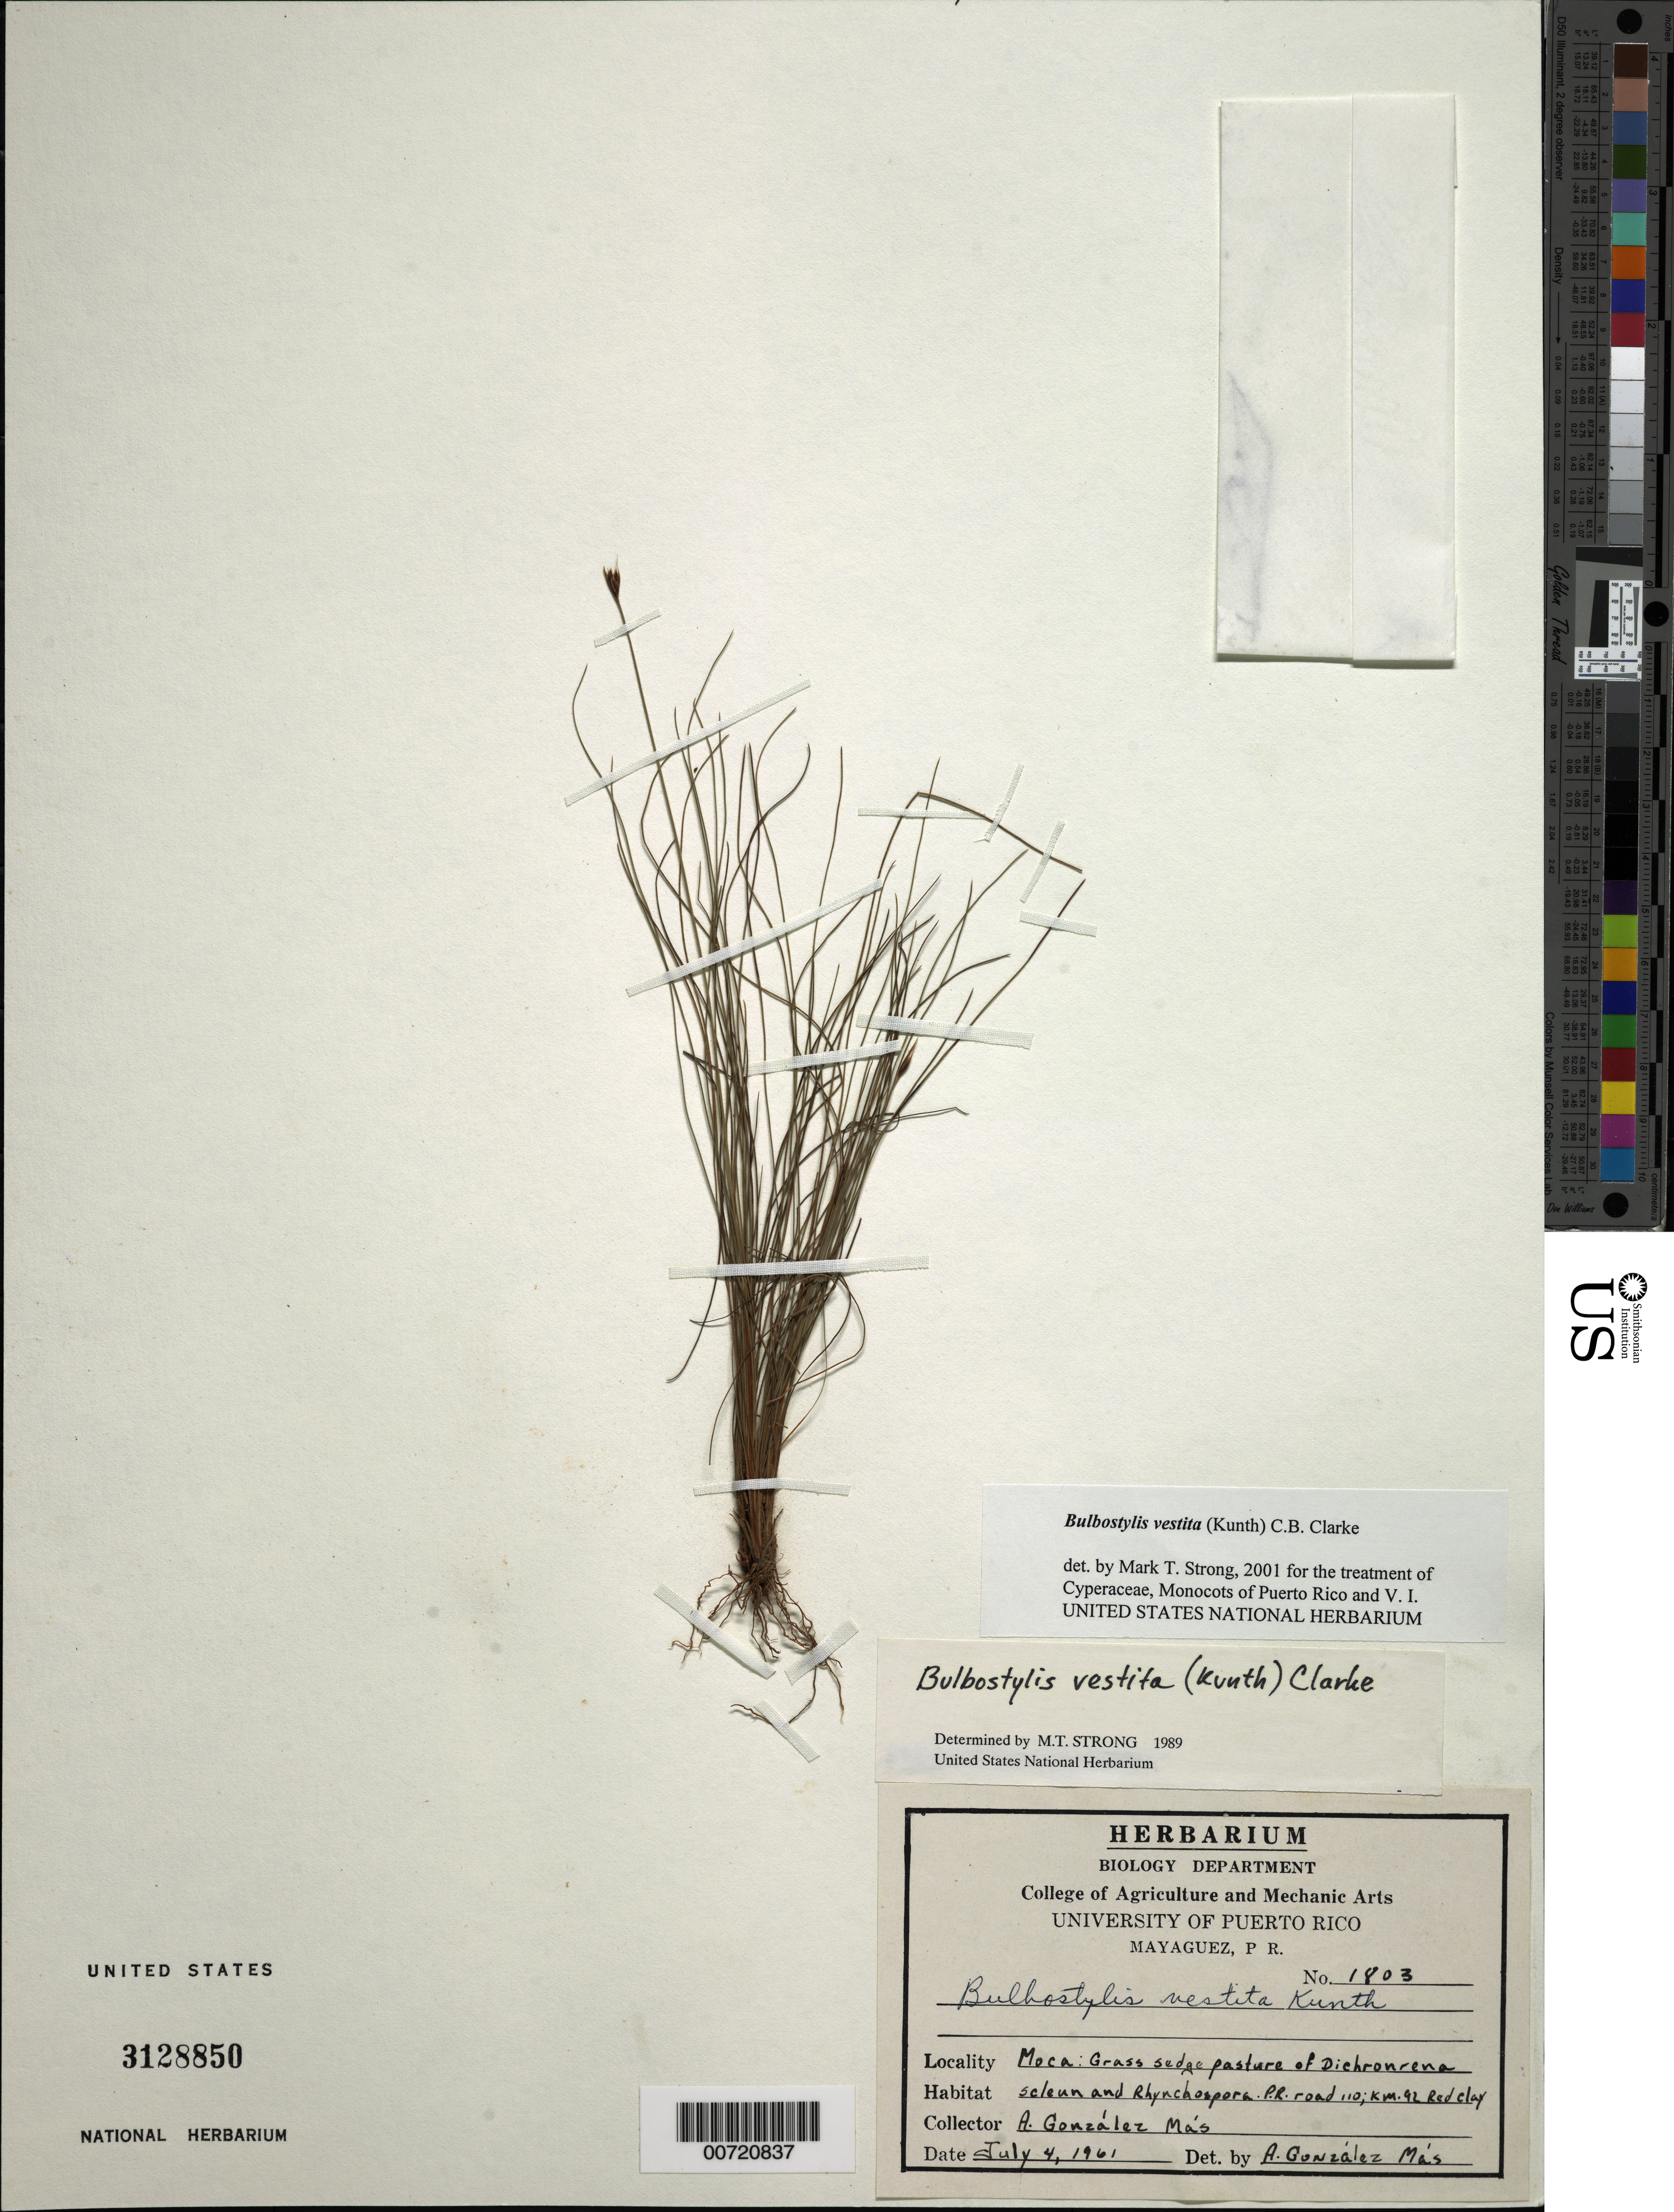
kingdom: Plantae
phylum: Tracheophyta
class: Liliopsida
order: Poales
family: Cyperaceae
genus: Bulbostylis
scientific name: Bulbostylis vestita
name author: (Kunth) C.B. Clarke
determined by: Strong, M. T., (US), Smithsonian Institution - National Museum of Natural History (UNITED STATES)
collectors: A. González Más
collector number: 1803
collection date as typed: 04 Jul 1961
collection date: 1961-07-04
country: Puerto Rico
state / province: Moca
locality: Moca: Rd. 110, km 92.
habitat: Grass-sedge pasture.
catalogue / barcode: US 3128850